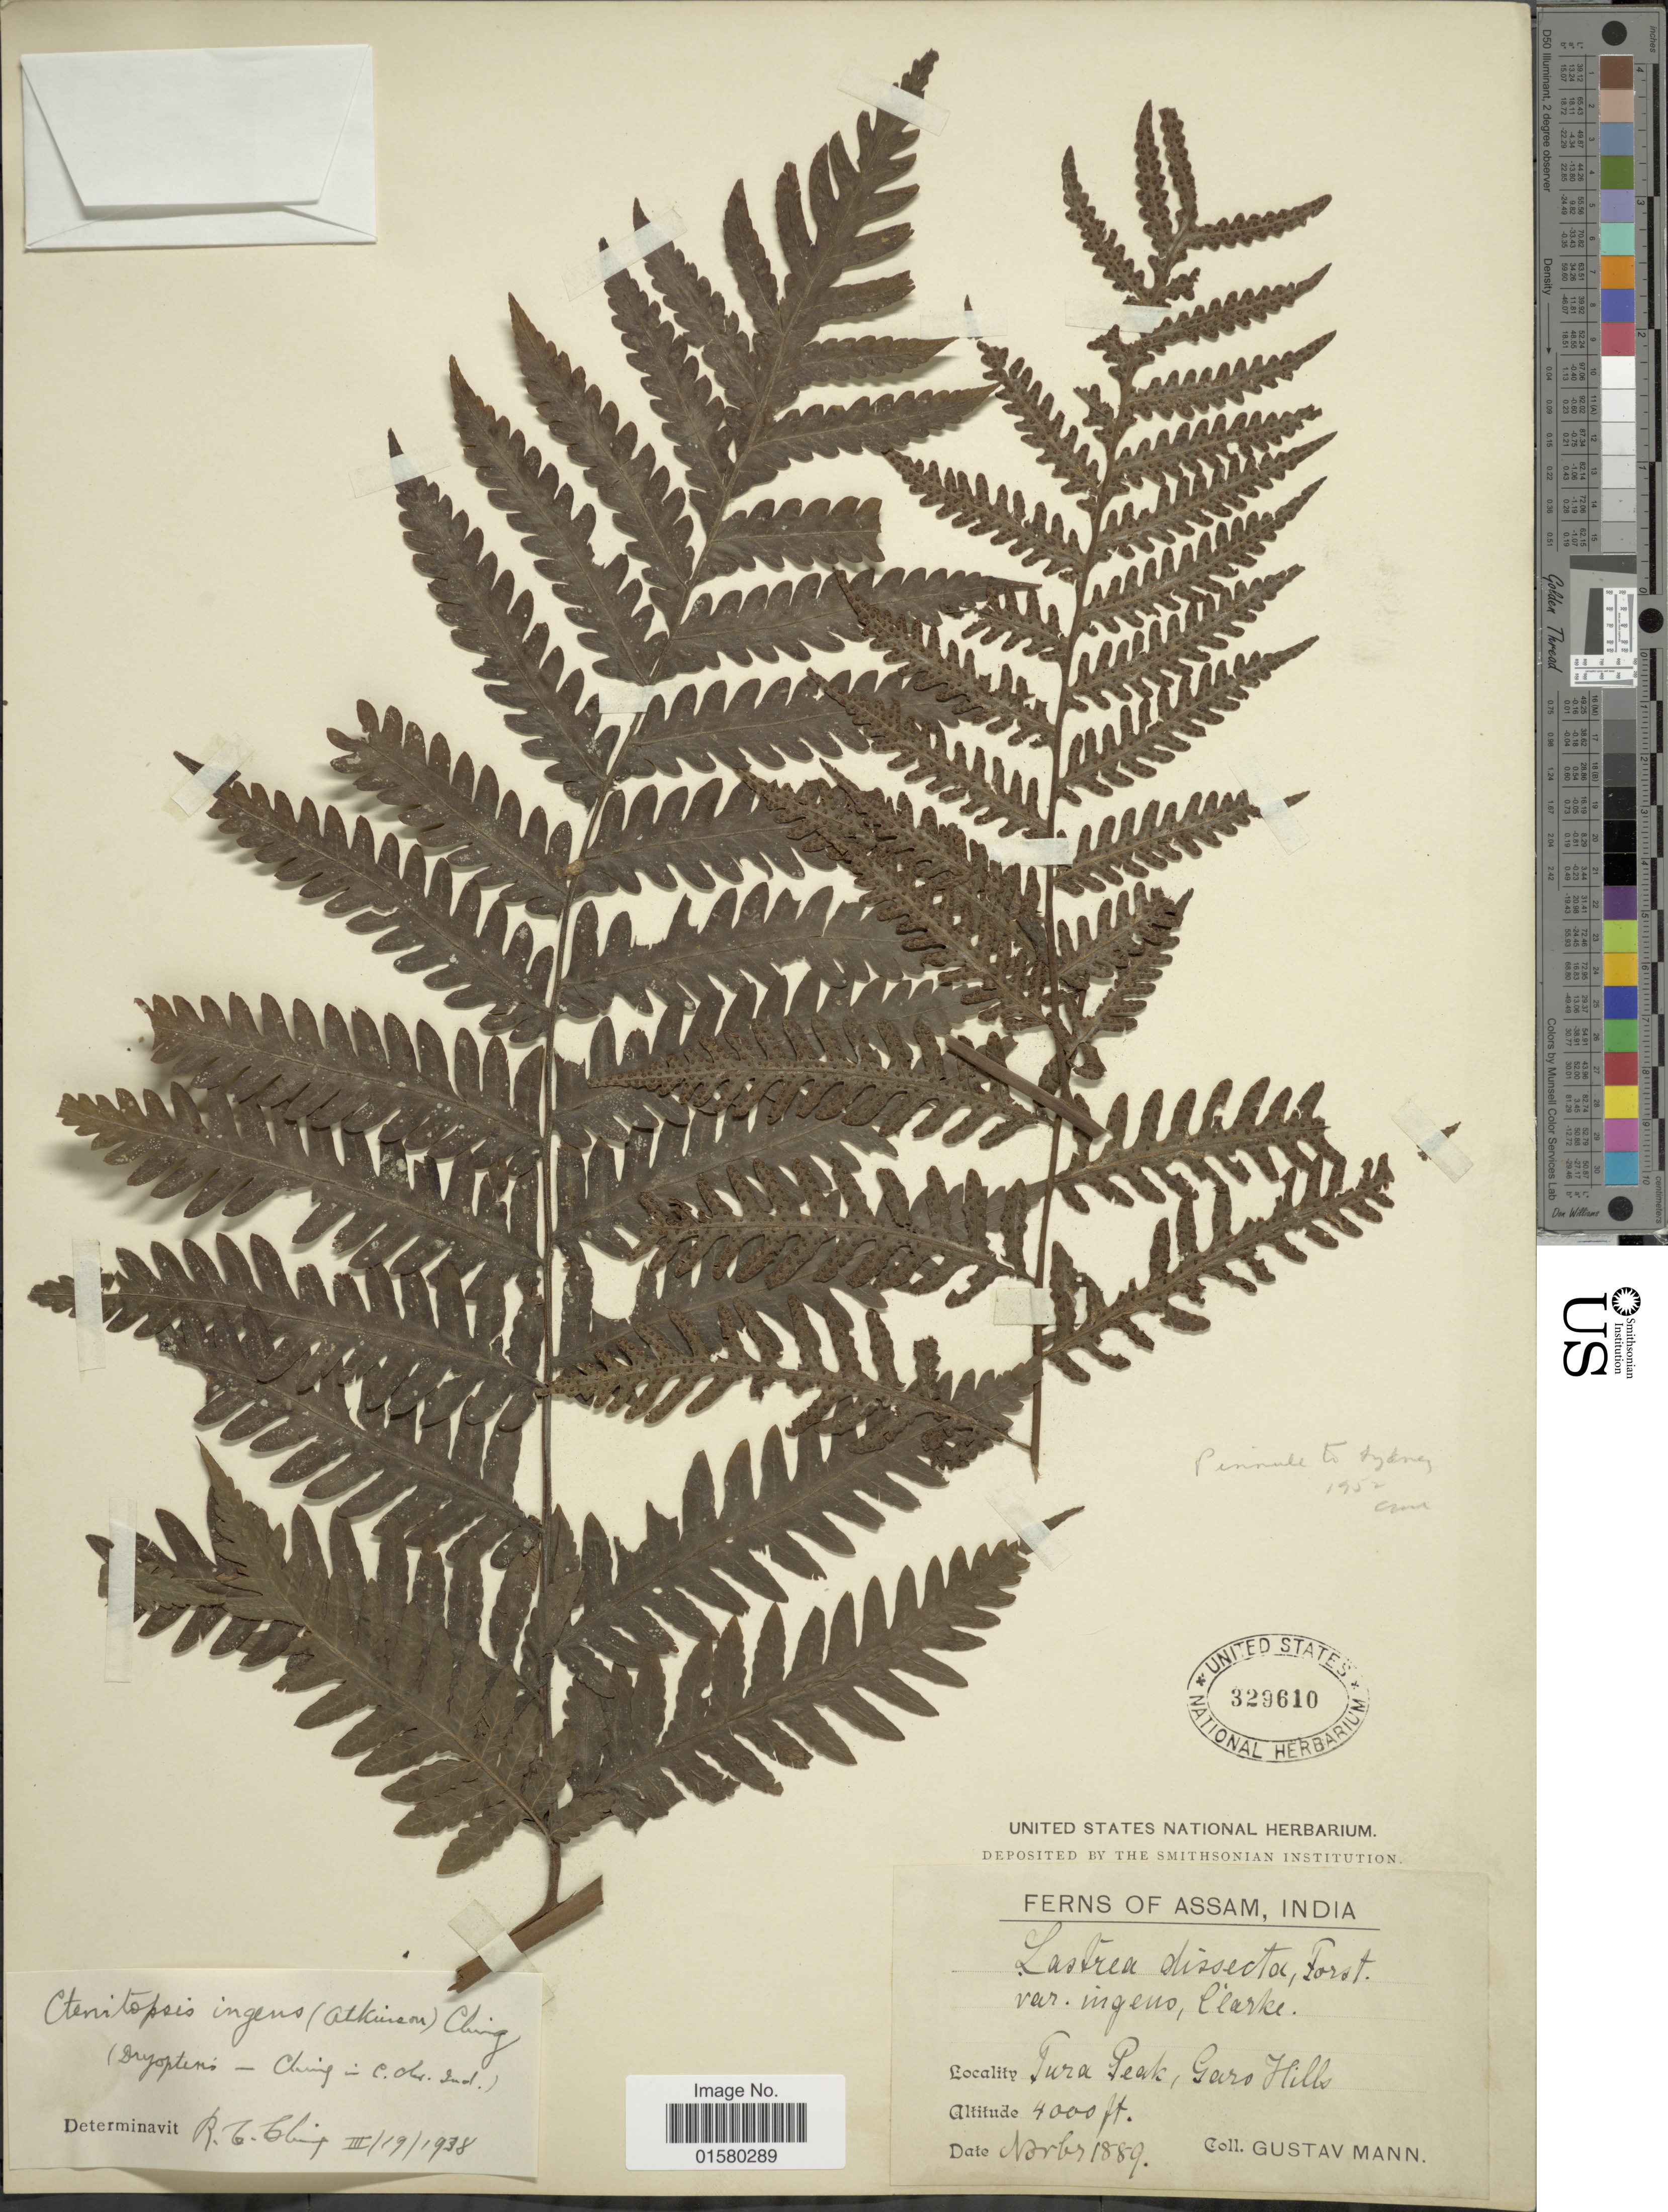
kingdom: Plantae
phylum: Tracheophyta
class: Polypodiopsida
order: Polypodiales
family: Tectariaceae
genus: Tectaria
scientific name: Tectaria ingens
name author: (Atk. ex C.B. Clarke)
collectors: G. Mann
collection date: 1889-11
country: India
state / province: Meghalaya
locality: Tura Peak, Garo Hills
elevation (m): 1219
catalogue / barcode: US 329610